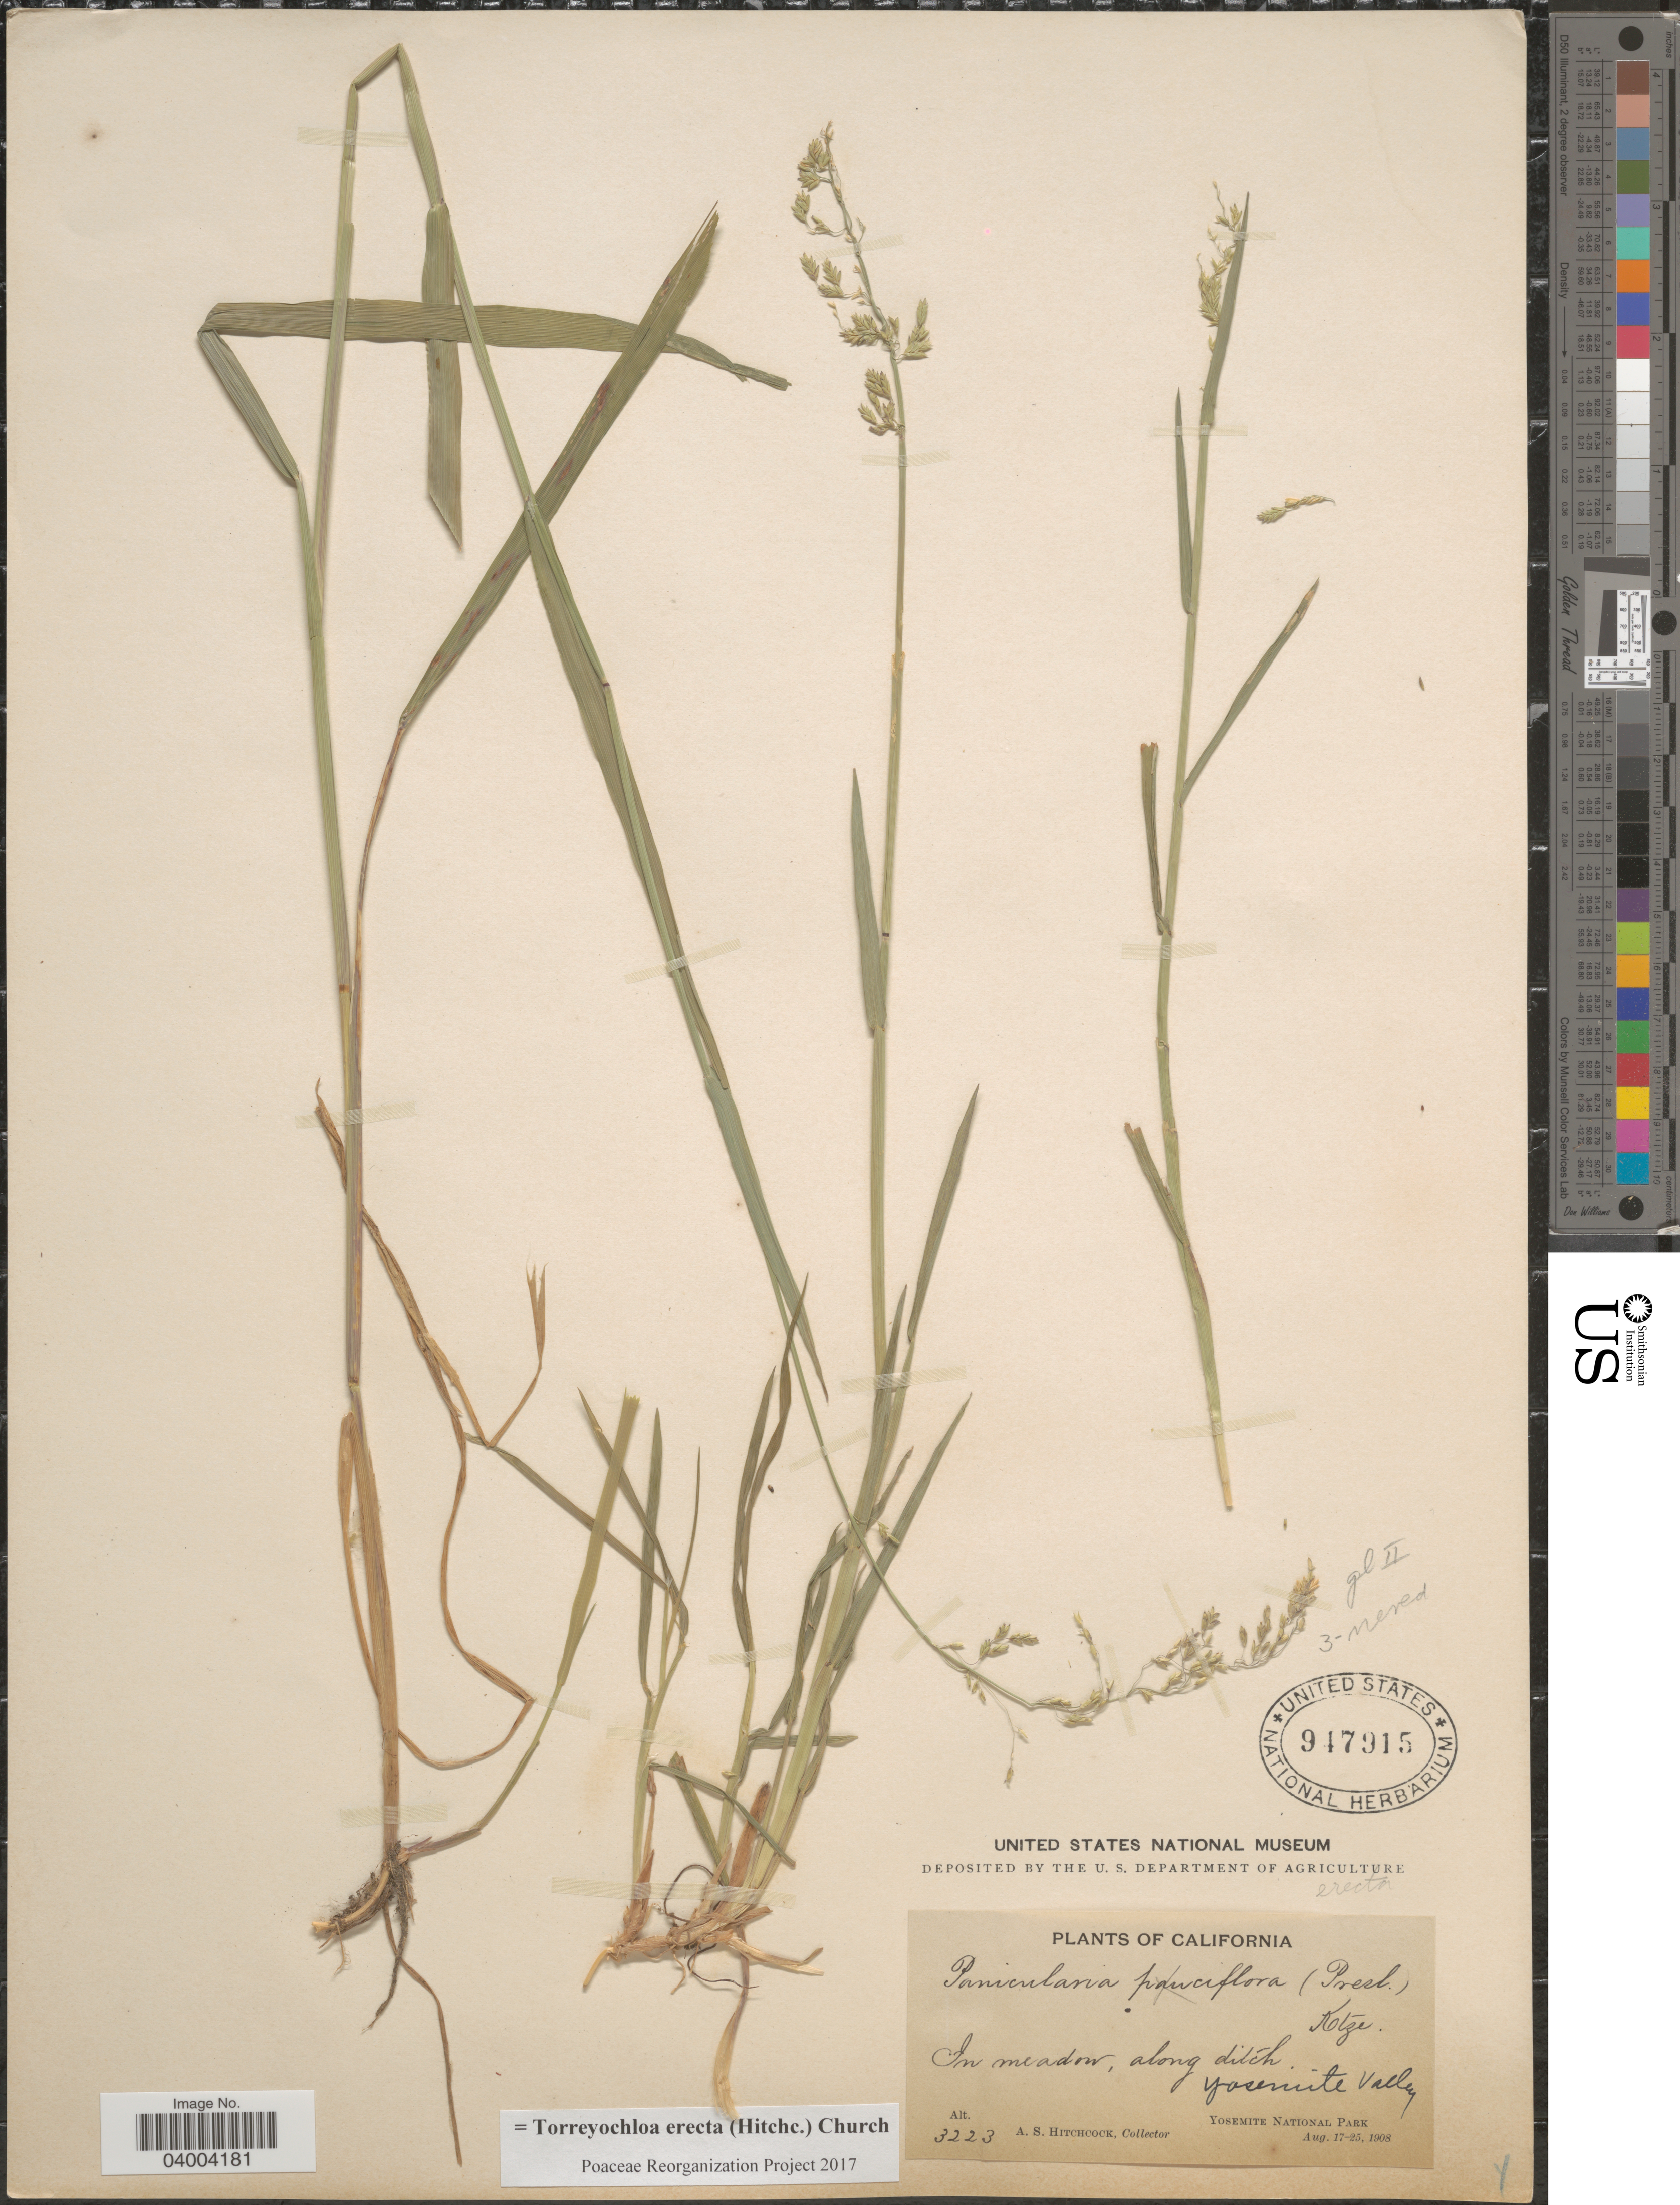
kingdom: Plantae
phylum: Tracheophyta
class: Liliopsida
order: Poales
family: Poaceae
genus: Torreyochloa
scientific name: Torreyochloa erecta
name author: (Hitchc.) G.L. Church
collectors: A. S. Hitchcock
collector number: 3223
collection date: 1908-08-17/1908-08-25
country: United States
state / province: California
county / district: Mariposa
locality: In meadow, along ditch. Yosemite Valley. Yosemite National Park.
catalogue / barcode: US 947915